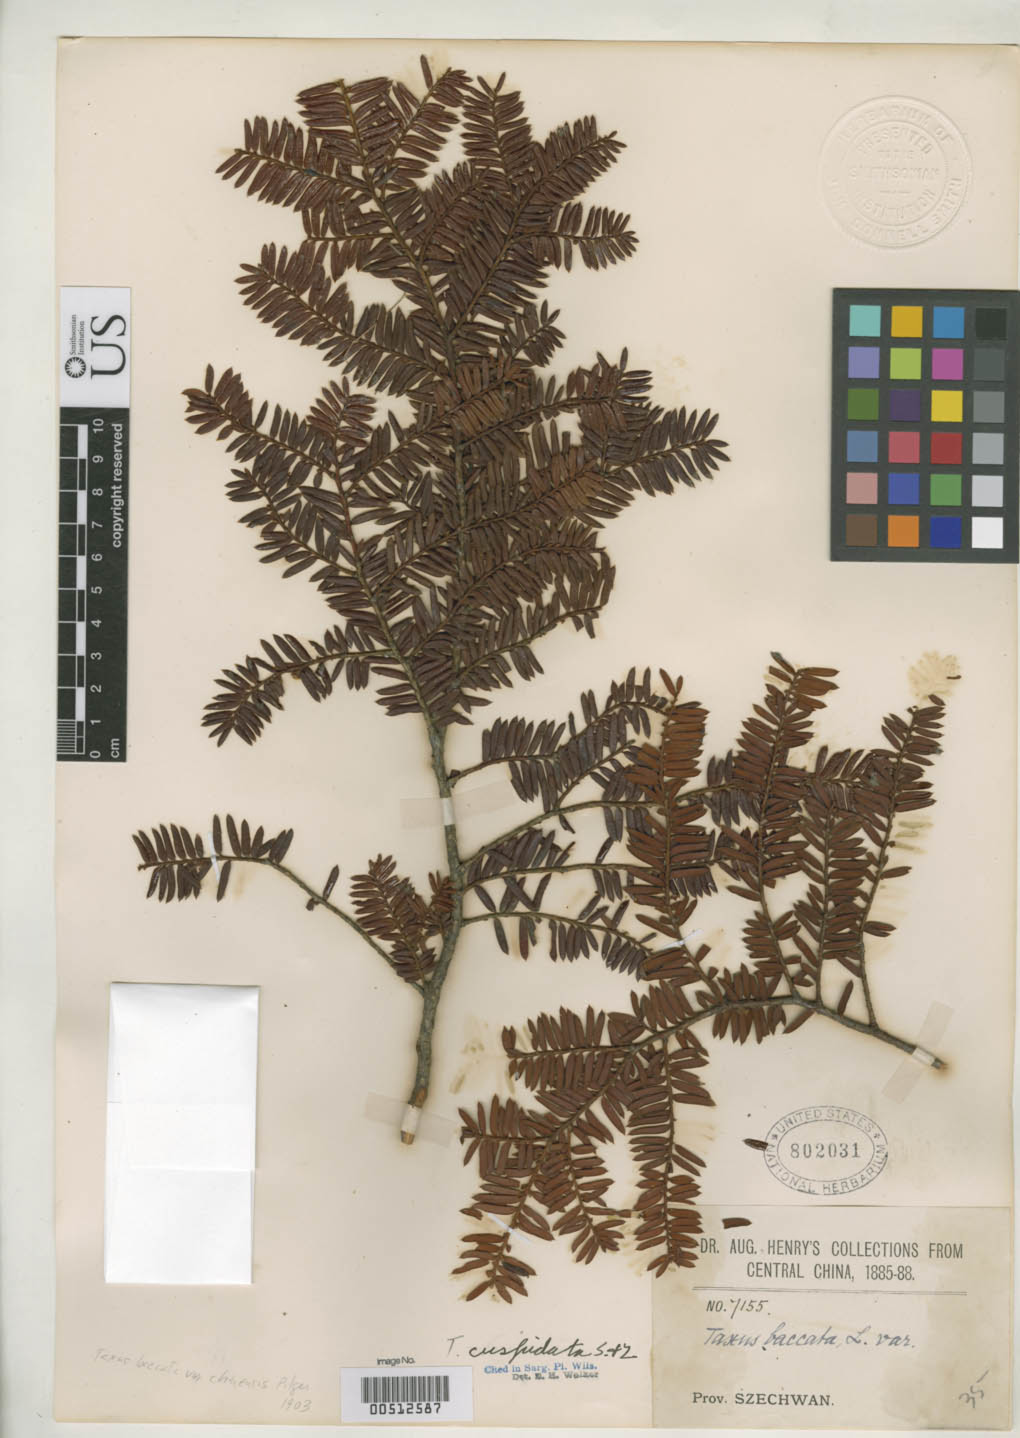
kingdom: Plantae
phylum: Tracheophyta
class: Pinopsida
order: Pinales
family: Taxaceae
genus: Taxus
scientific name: Taxus baccata var. chinensis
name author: Pilg.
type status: Isolectotype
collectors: A. Henry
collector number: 7155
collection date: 1885/1888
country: China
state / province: Sichuan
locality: Central China. Prov. Szechwan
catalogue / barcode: US 802031